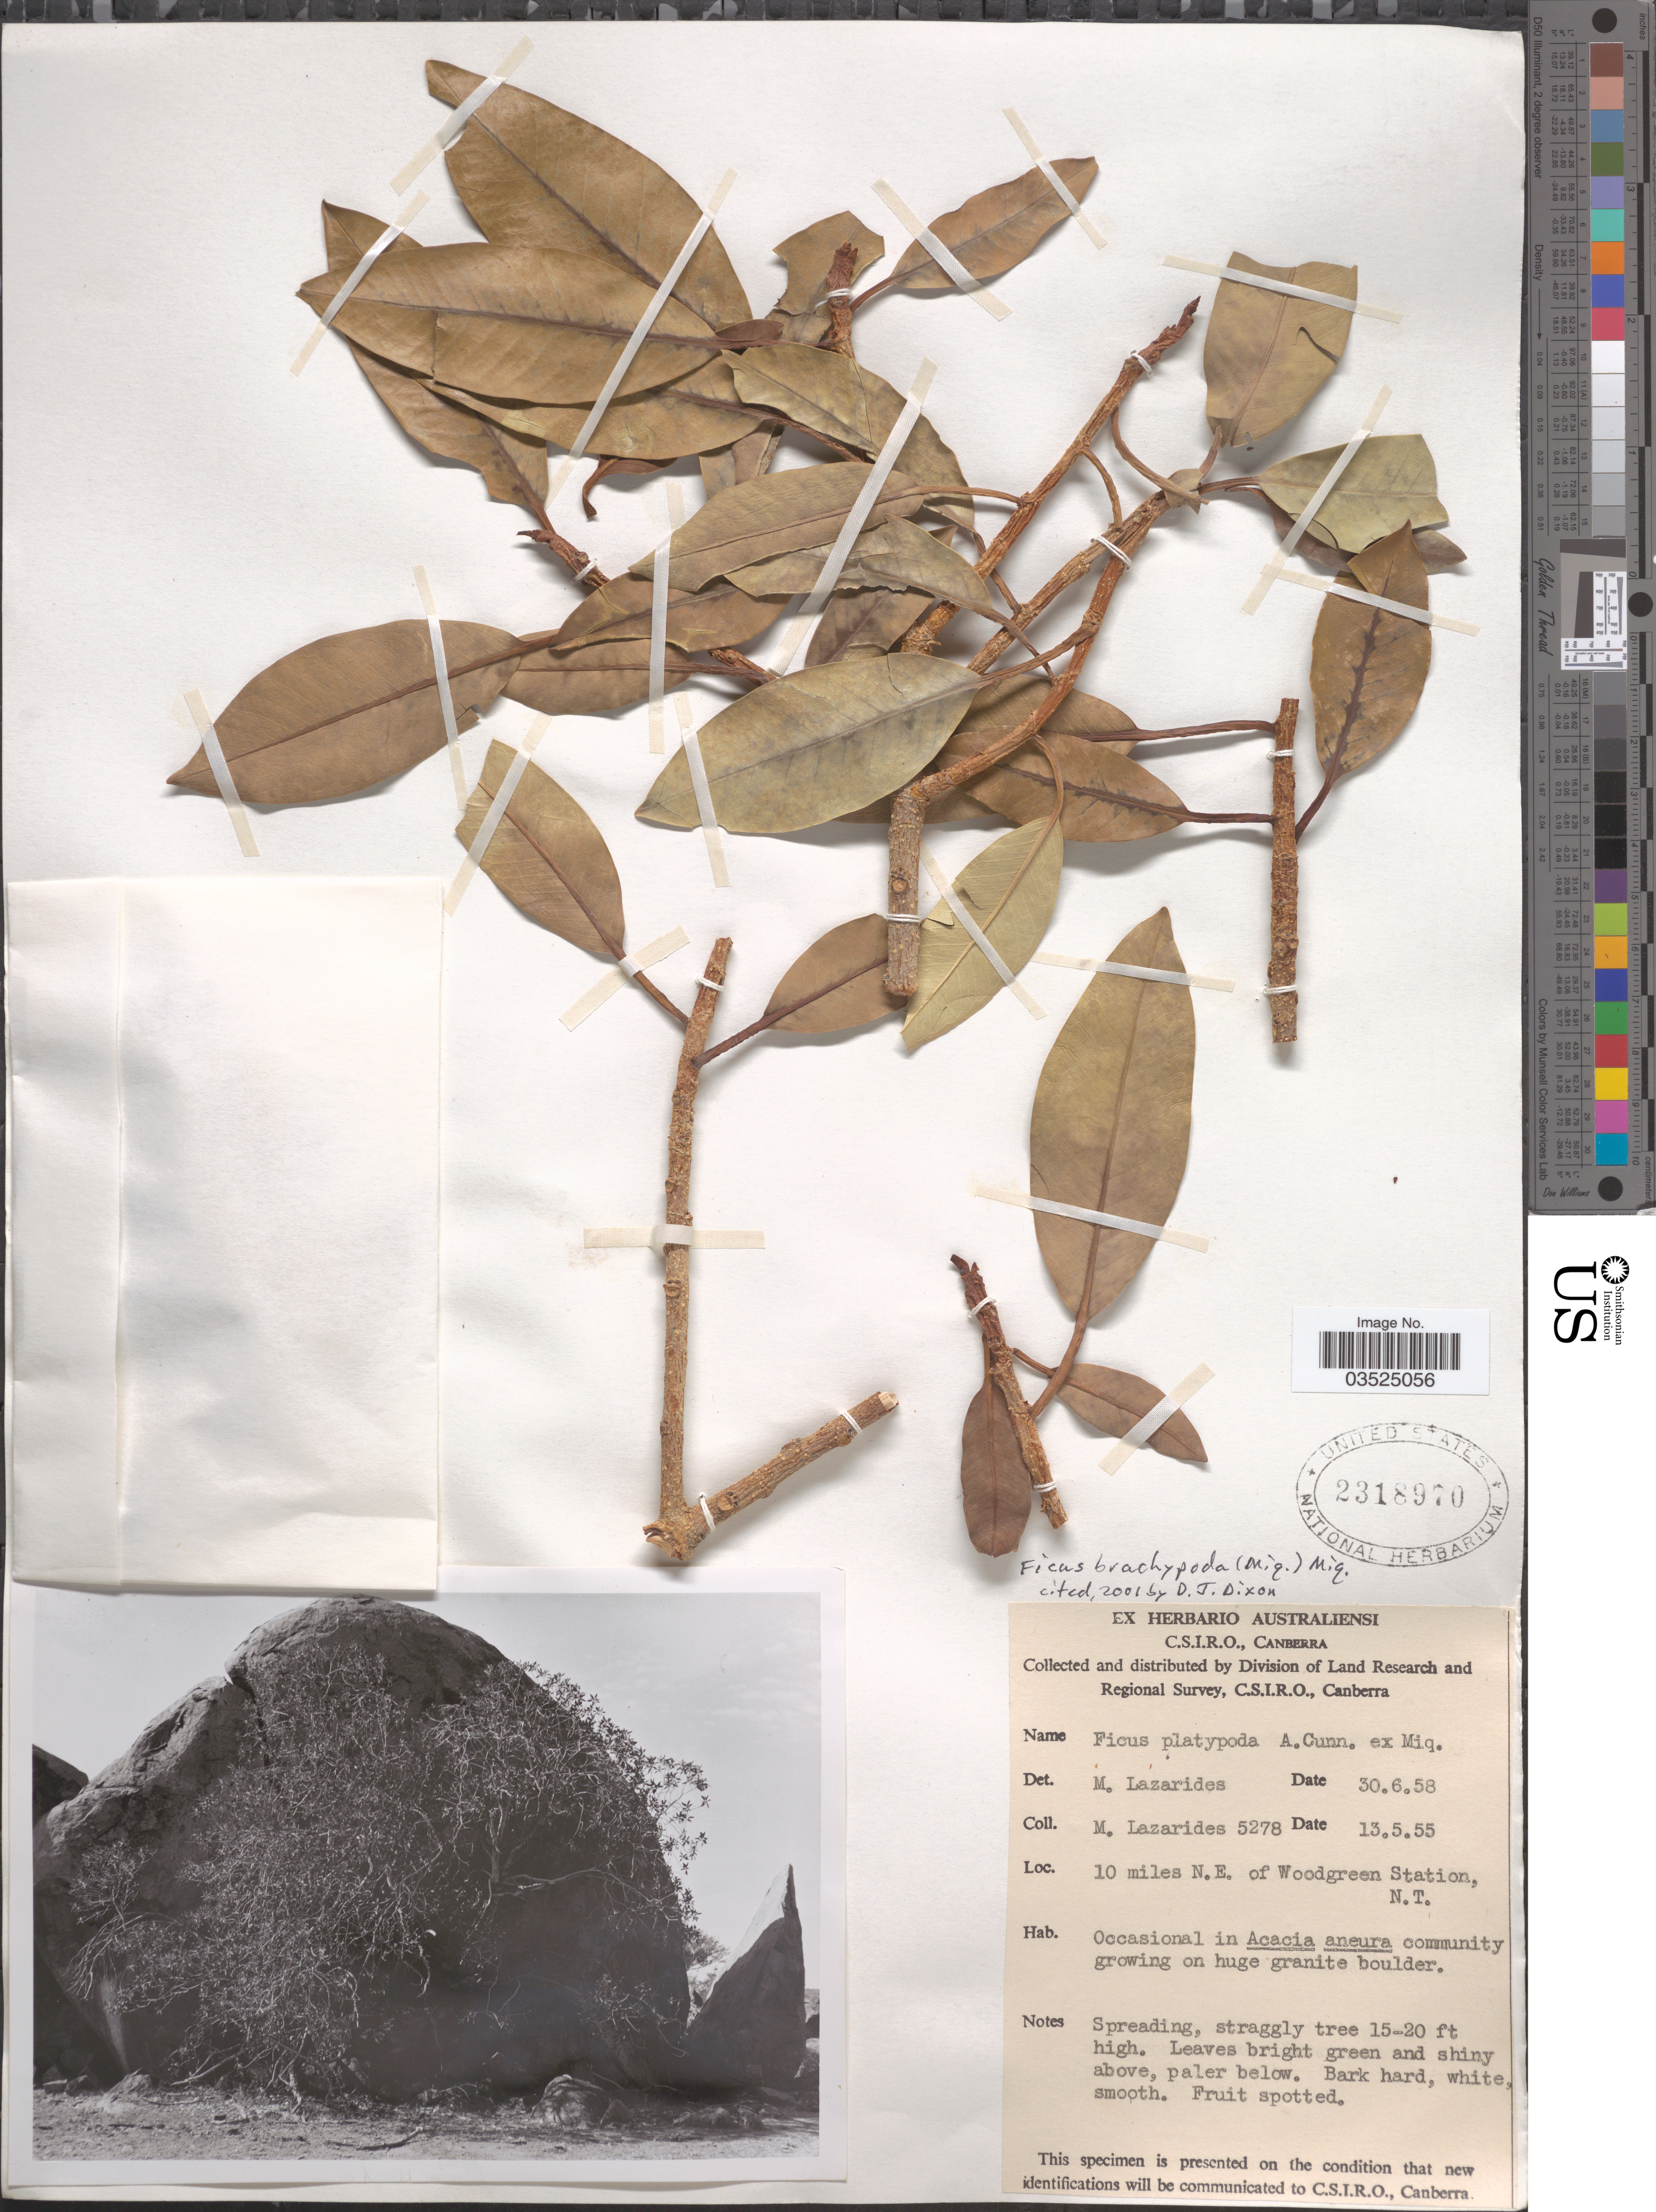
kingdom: Plantae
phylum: Tracheophyta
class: Magnoliopsida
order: Rosales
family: Moraceae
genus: Ficus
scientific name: Ficus brachypoda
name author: (Miq.) Miq.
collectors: M. Lazarides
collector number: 5278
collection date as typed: Transcribed d/m/y: 13/5/55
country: Australia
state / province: Northern Territory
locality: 10 miles N.E. of Woodgreen Station, N.T. Occasional in Acacia aneura community growing on huge granite boulder.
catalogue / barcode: US 2318970